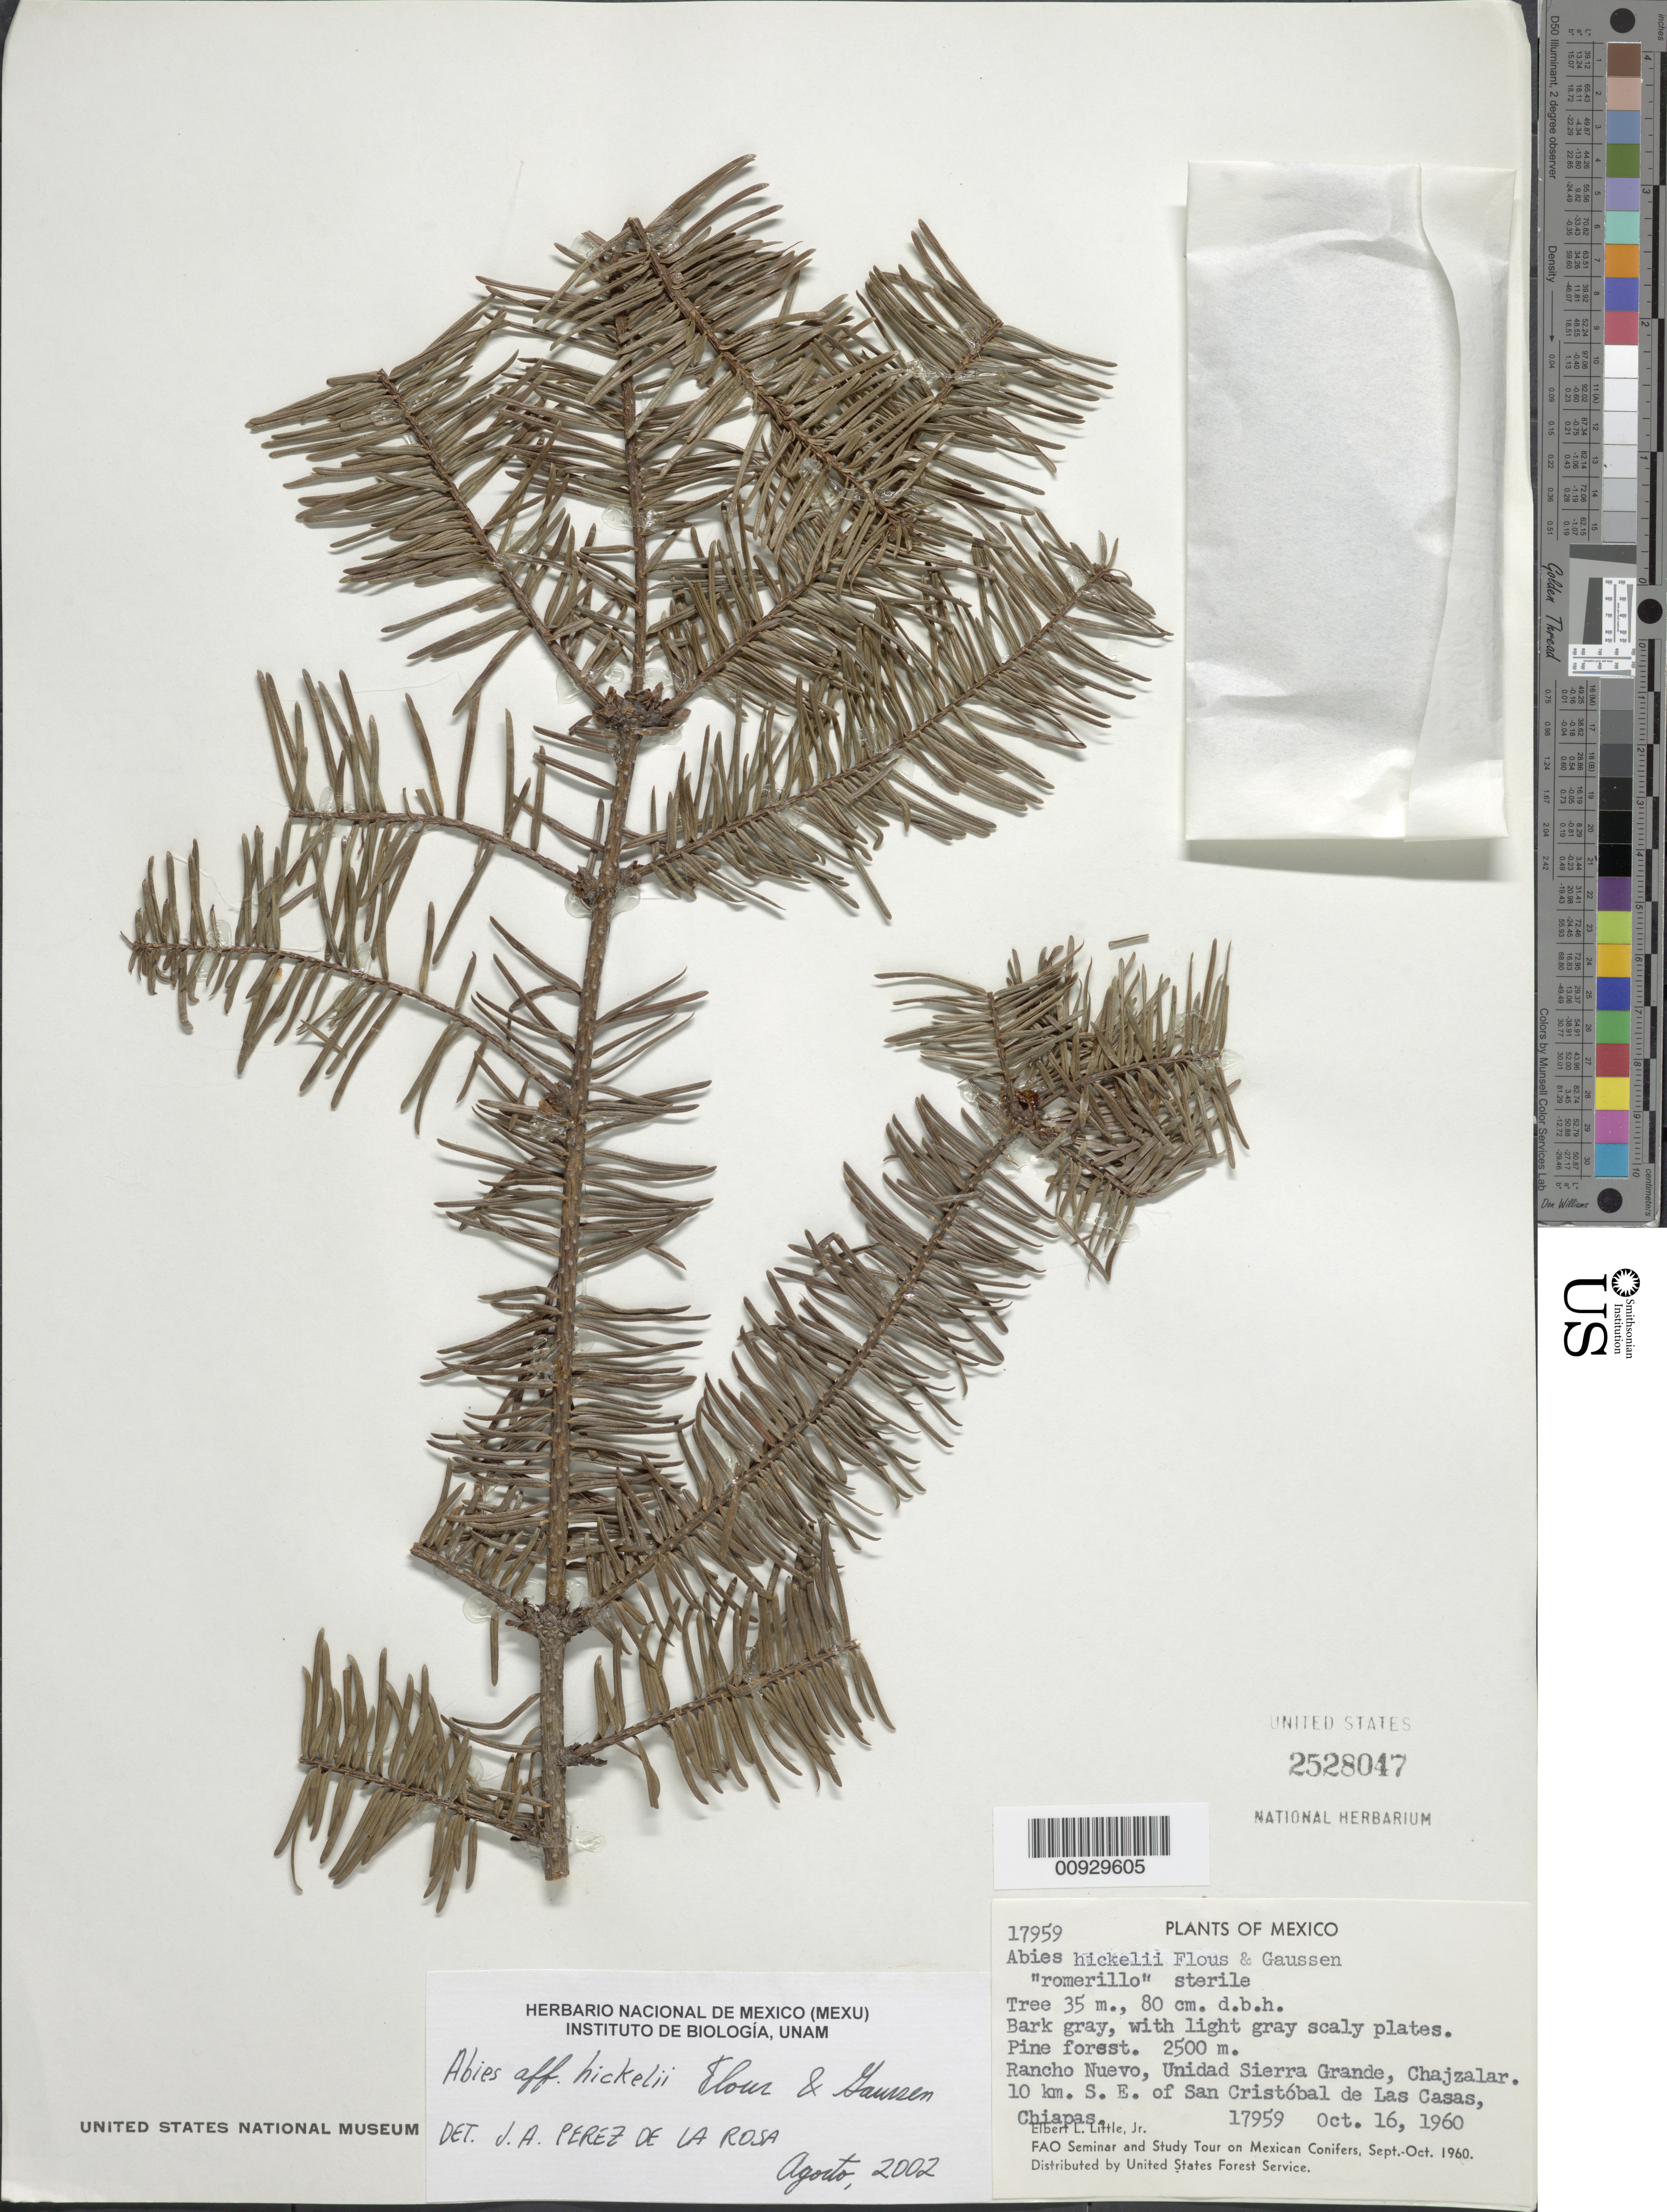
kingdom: Plantae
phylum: Tracheophyta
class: Pinopsida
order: Pinales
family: Pinaceae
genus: Abies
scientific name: Abies hickelii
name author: Flous & Gaussen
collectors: E. L. Little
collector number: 17959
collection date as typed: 16 Oct 1960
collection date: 1960-10-16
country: Mexico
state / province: Chiapas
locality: Rancho Nuevo, Unidad de Sierra Grande, Chajzalar. 10 km. SE of San Cristóbal de las Casas, Chiapas.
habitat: Pine forest.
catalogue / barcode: US 2528047